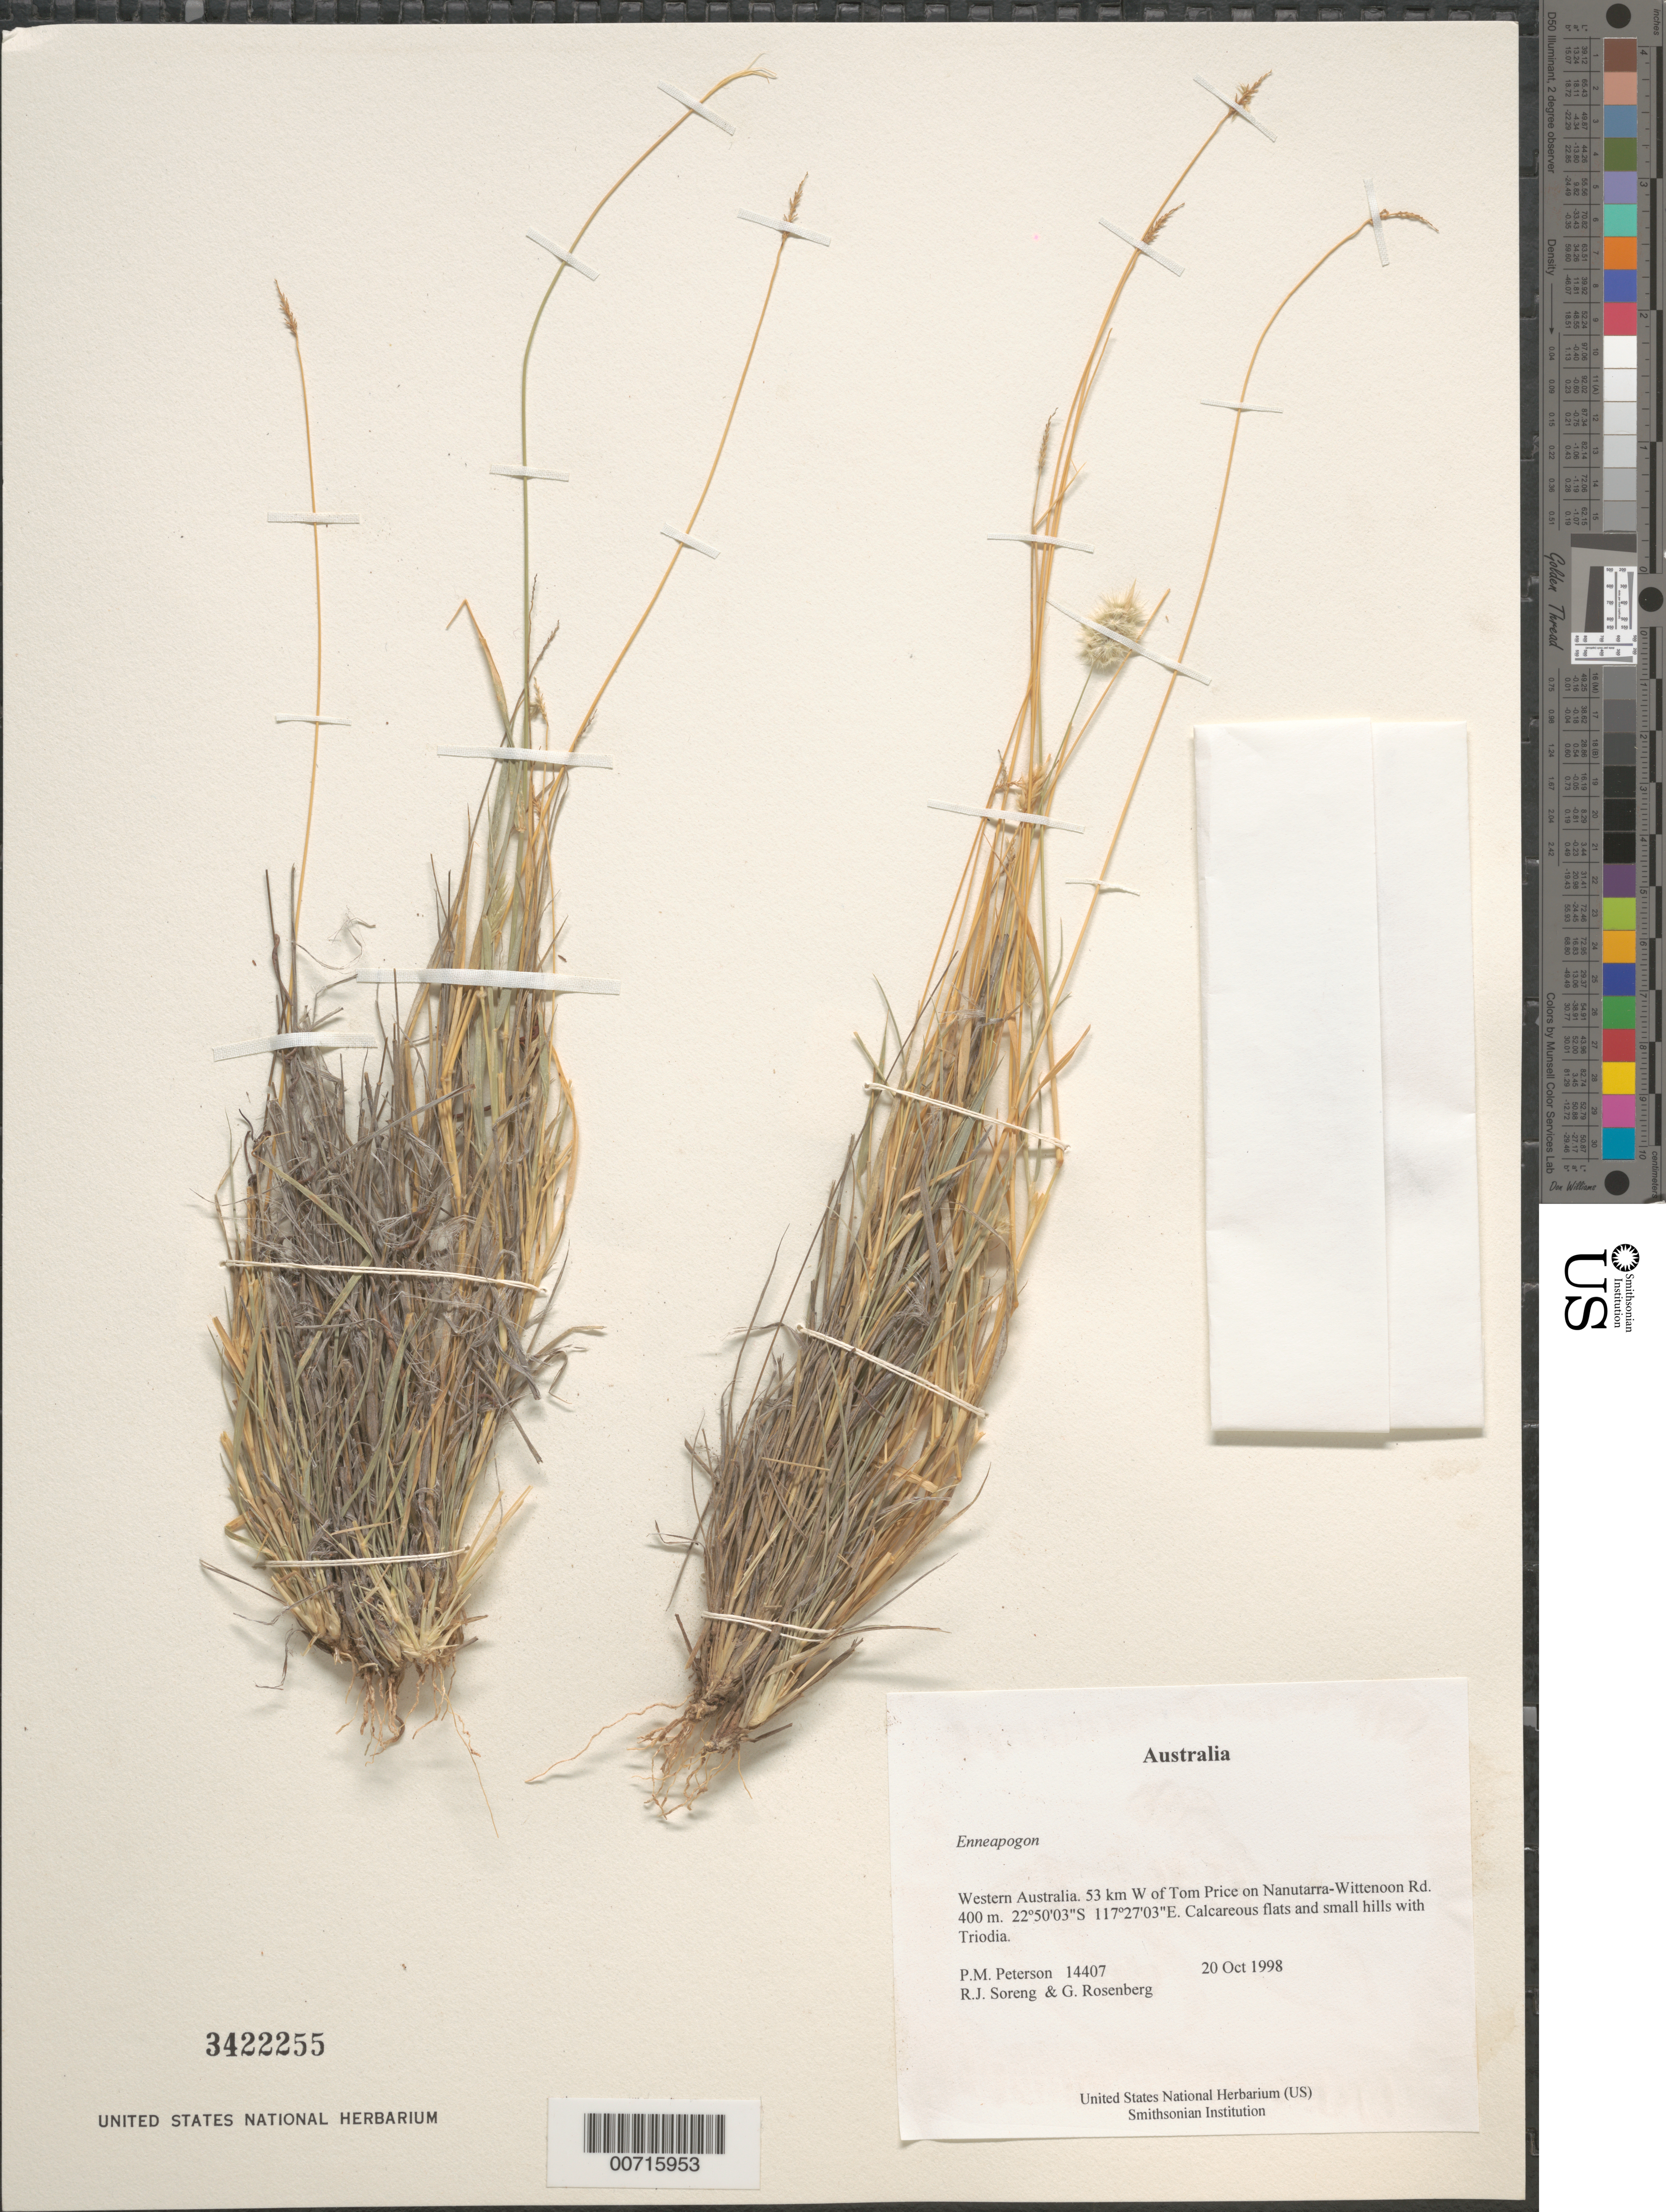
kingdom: Plantae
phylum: Tracheophyta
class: Liliopsida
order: Poales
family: Poaceae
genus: Enneapogon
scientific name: Enneapogon sp.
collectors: P. M. Peterson, R. J. Soreng & G. Rosenberg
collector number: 14407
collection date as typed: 20 Oct 1998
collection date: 1998-10-20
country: Australia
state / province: Western Australia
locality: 53 km W of Tom Price on Nanutarra-Wittenoon Rd.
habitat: Calcareous flats and small hills with Triodia.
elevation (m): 400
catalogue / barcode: US 3422255